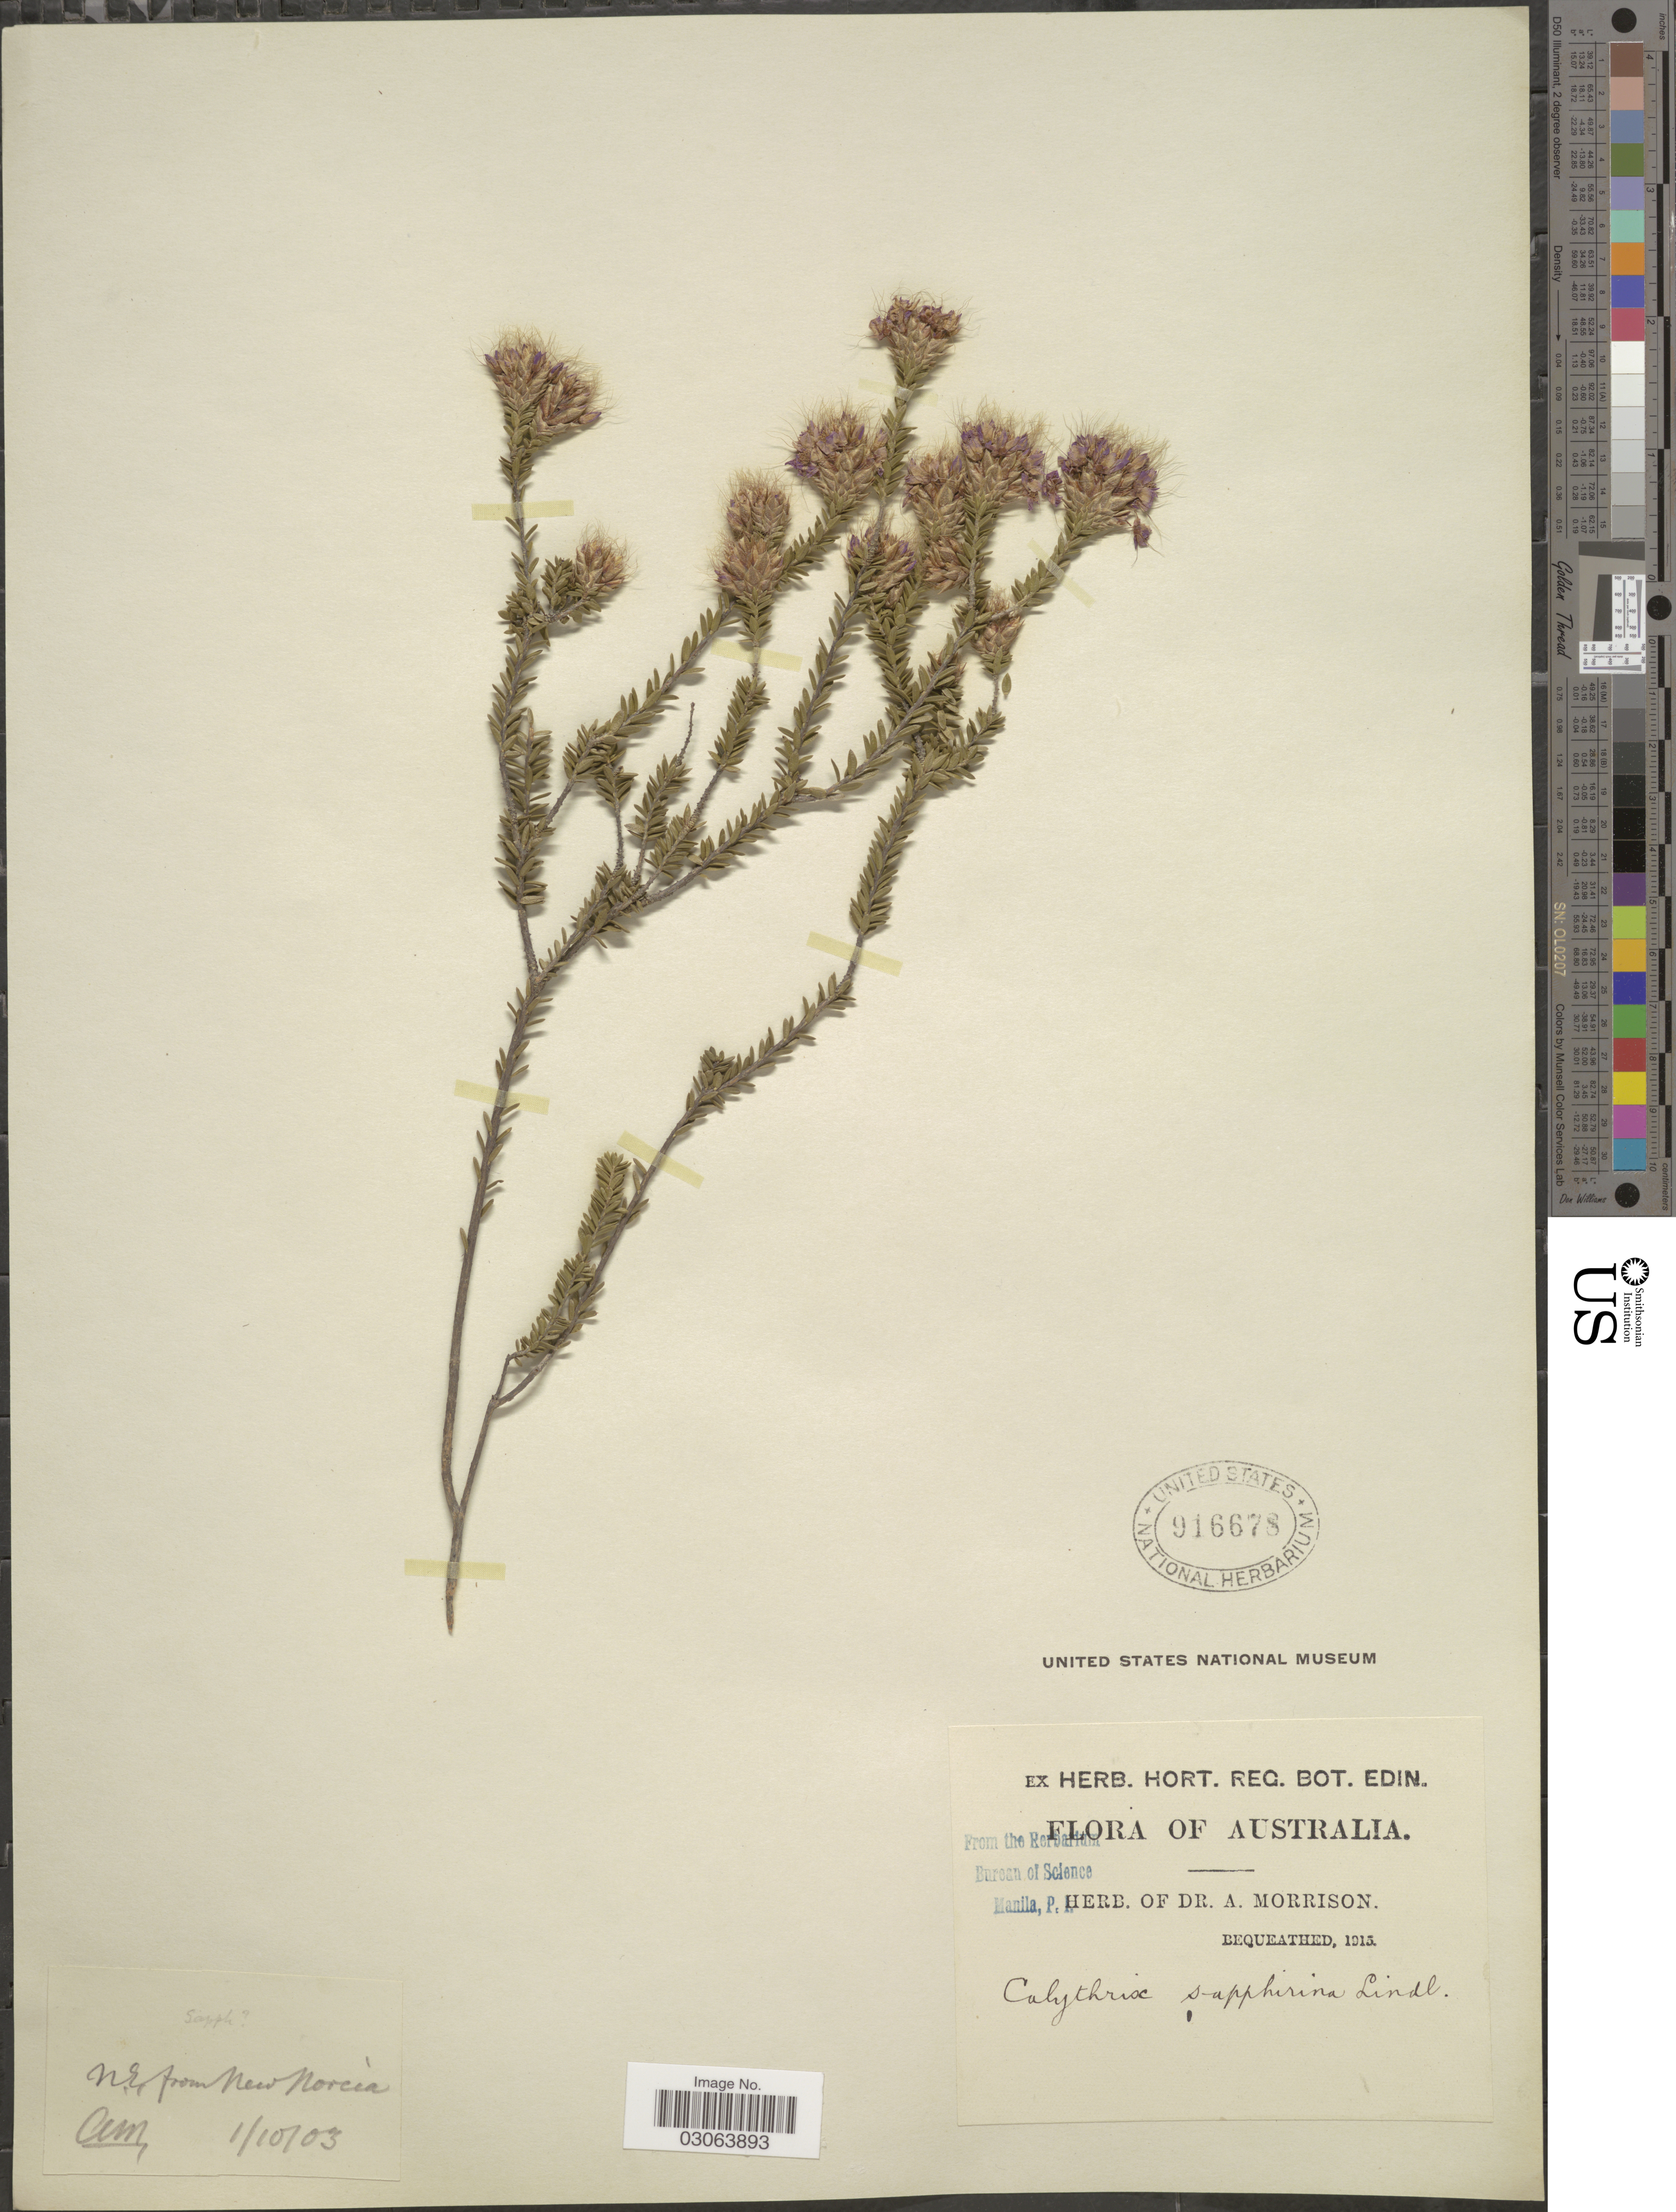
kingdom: Plantae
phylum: Tracheophyta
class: Magnoliopsida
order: Myrtales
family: Myrtaceae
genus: Calytrix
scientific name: Calytrix sapphirina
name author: Lindl.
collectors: ex herb. Dr. A. Morrison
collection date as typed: Transcribed d/m/y: 1/10/3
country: Australia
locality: N.E. from New Norcia.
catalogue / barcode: US 916678